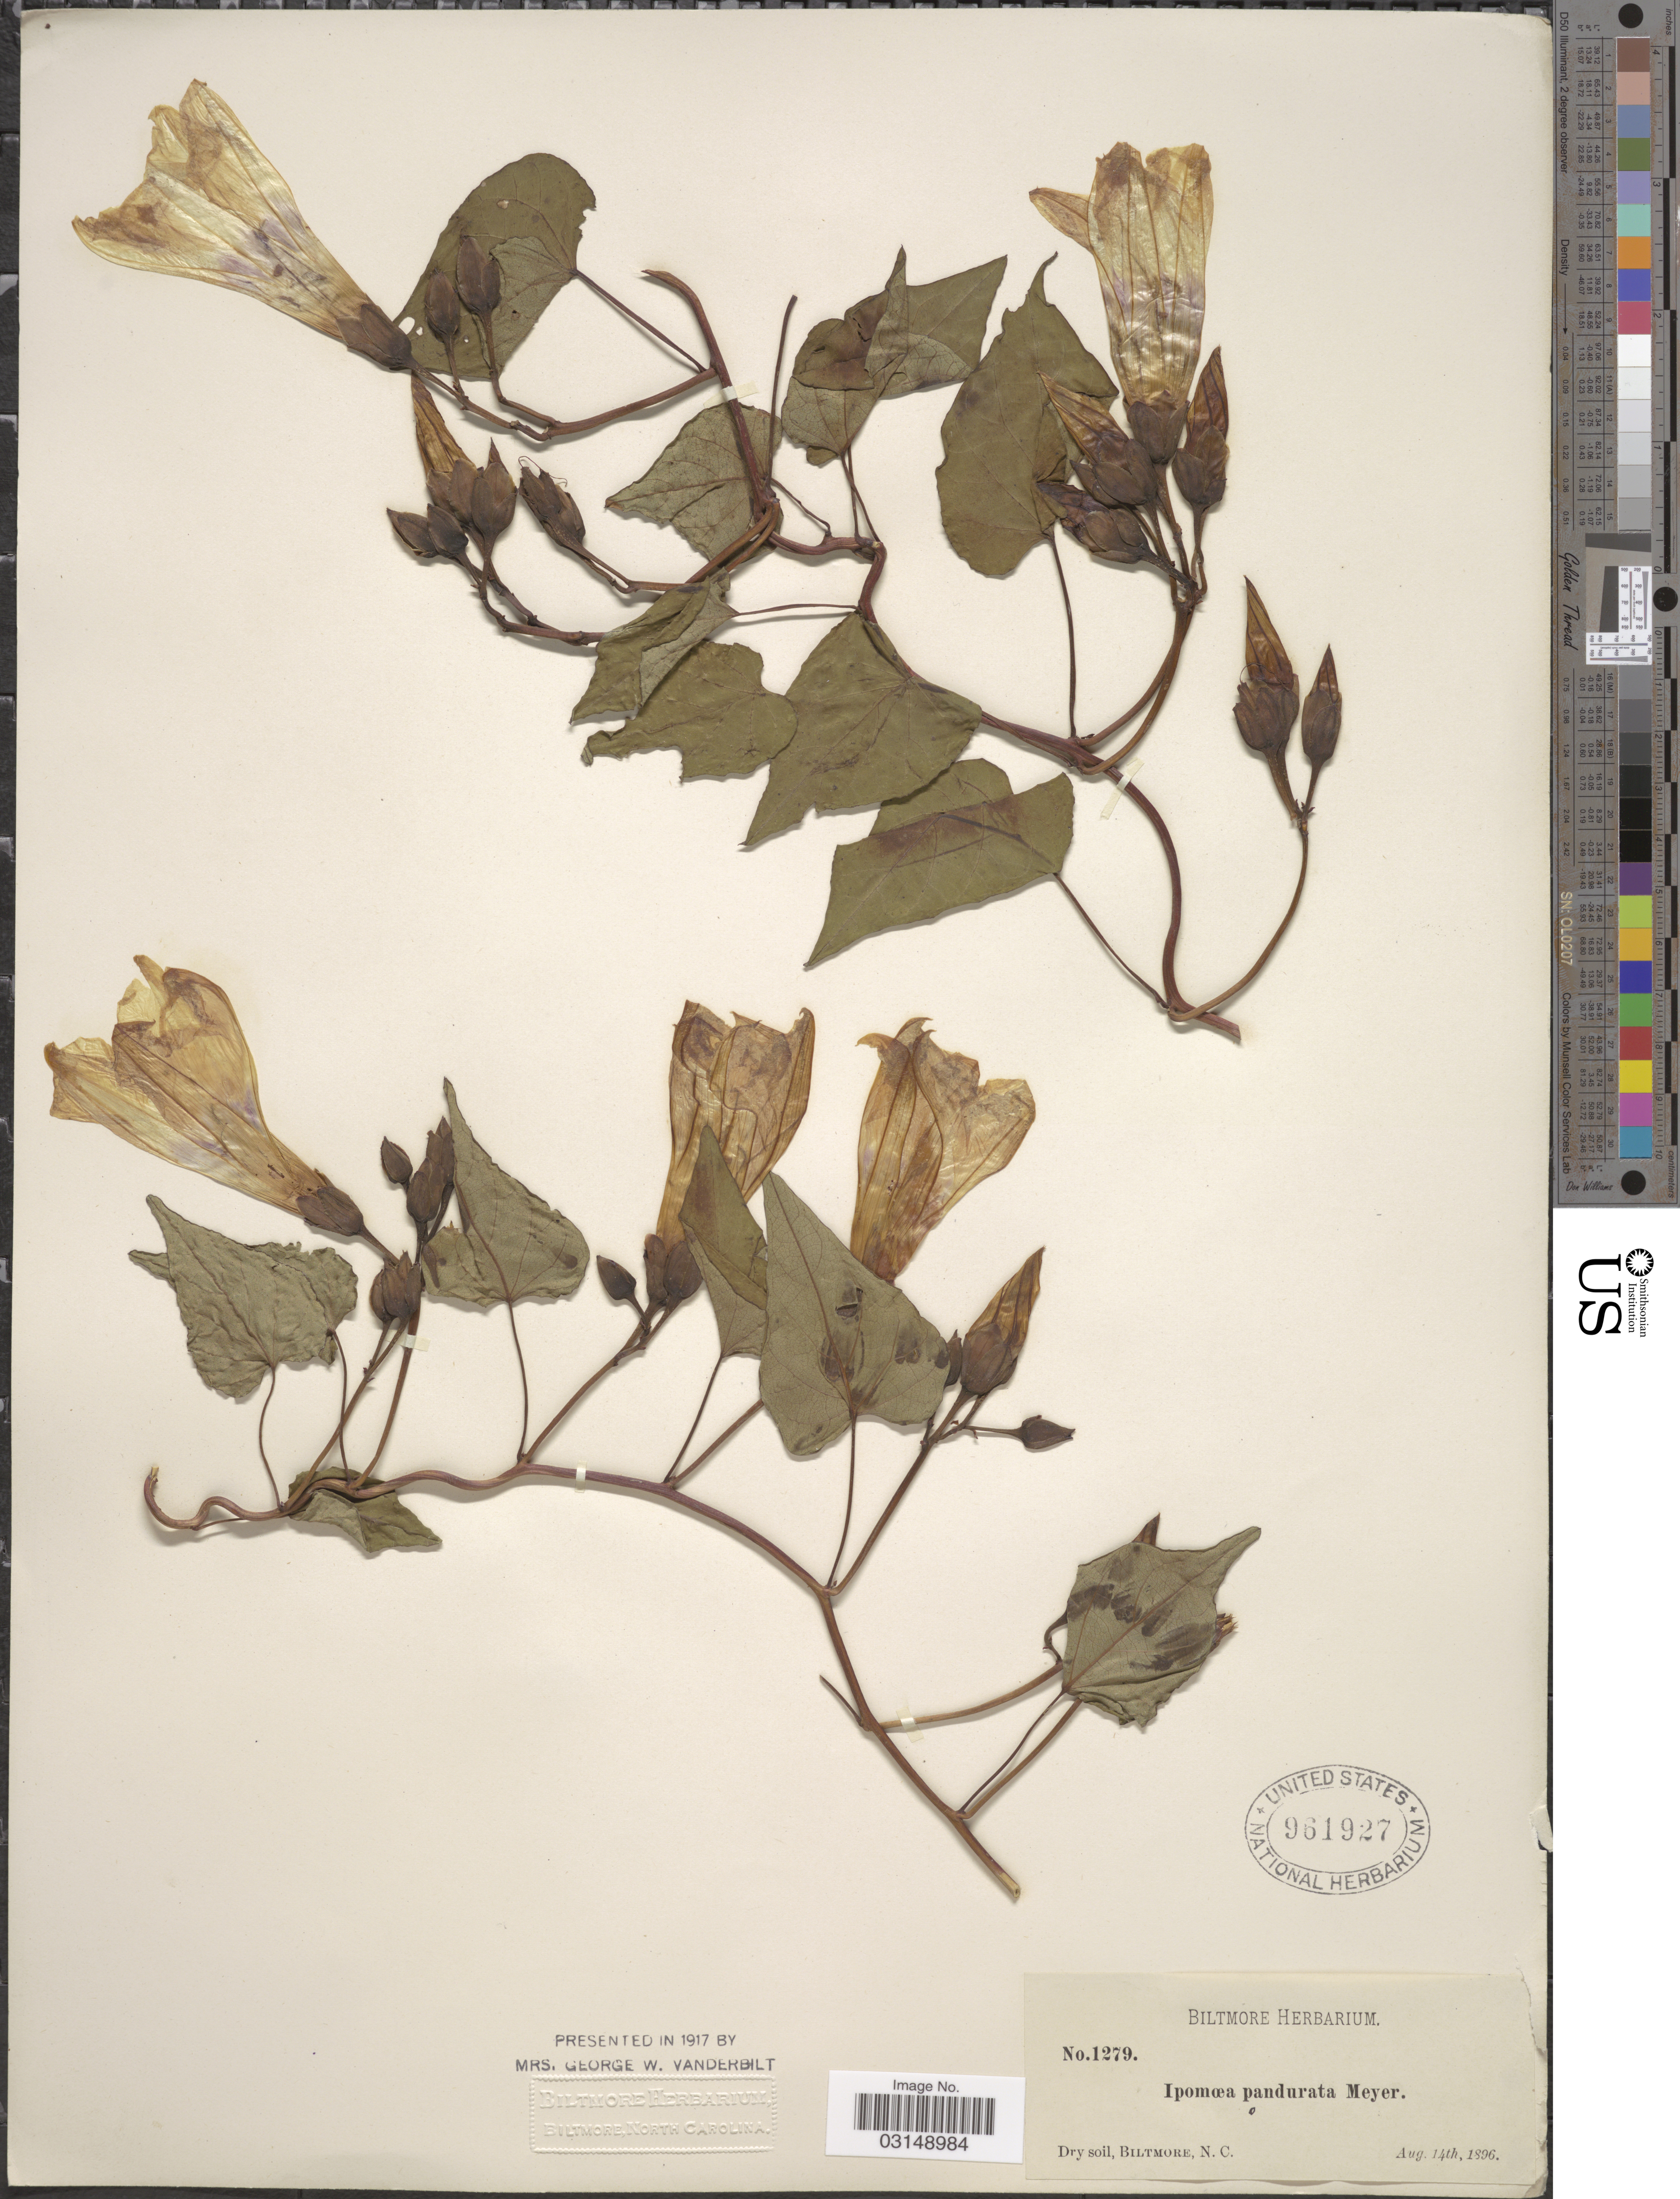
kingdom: Plantae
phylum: Tracheophyta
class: Magnoliopsida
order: Solanales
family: Convolvulaceae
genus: Ipomoea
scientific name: Ipomoea pandurata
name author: (L.) G. Mey.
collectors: ex herb. Biltmore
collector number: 1279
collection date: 1896-08-14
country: United States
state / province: North Carolina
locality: Biltmore.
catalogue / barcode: US 961927